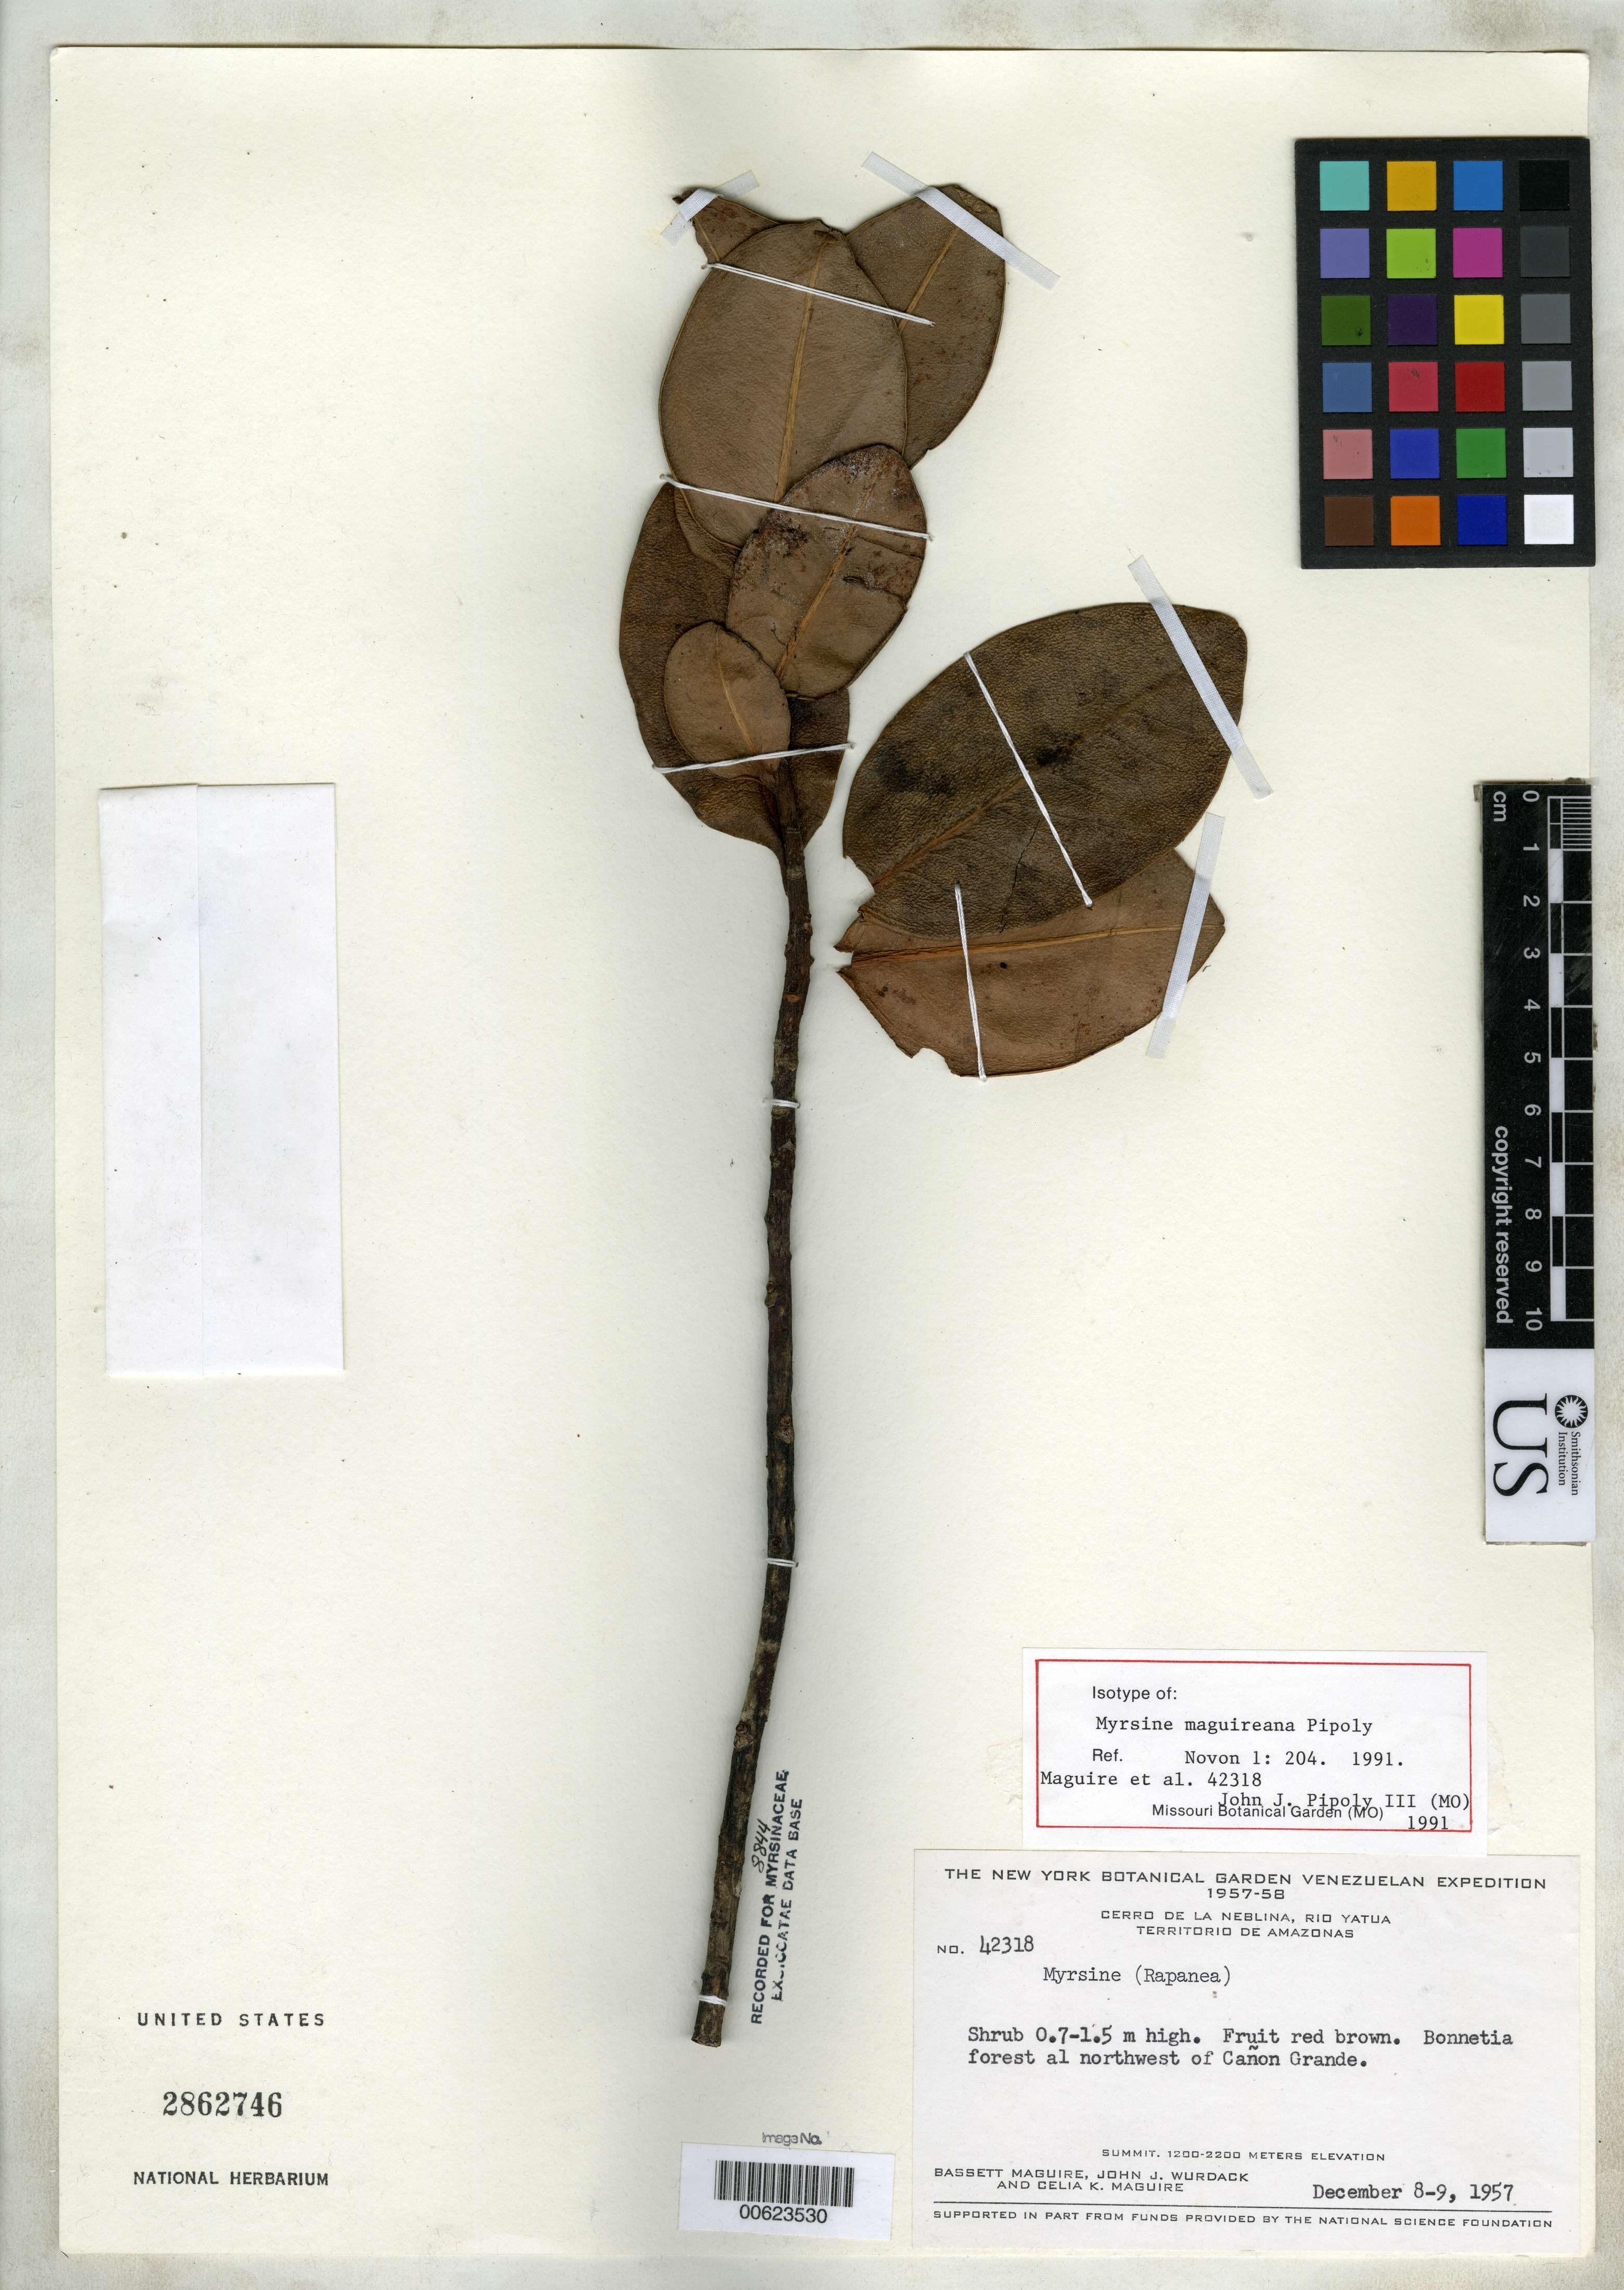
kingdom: Plantae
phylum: Tracheophyta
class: Magnoliopsida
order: Ericales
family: Primulaceae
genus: Myrsine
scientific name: Myrsine maguireana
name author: Pipoly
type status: Isotype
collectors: B. Maguire, J. J. Wurdack & C. K. Maguire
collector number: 42318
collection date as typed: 08 Dec 1957 to 09 Dec 1957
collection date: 1957-12-08/1957-12-09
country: Venezuela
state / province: Amazonas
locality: Cerro de La Neblina, Rio Yatua, NW of Canon Grande.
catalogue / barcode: US 2862746